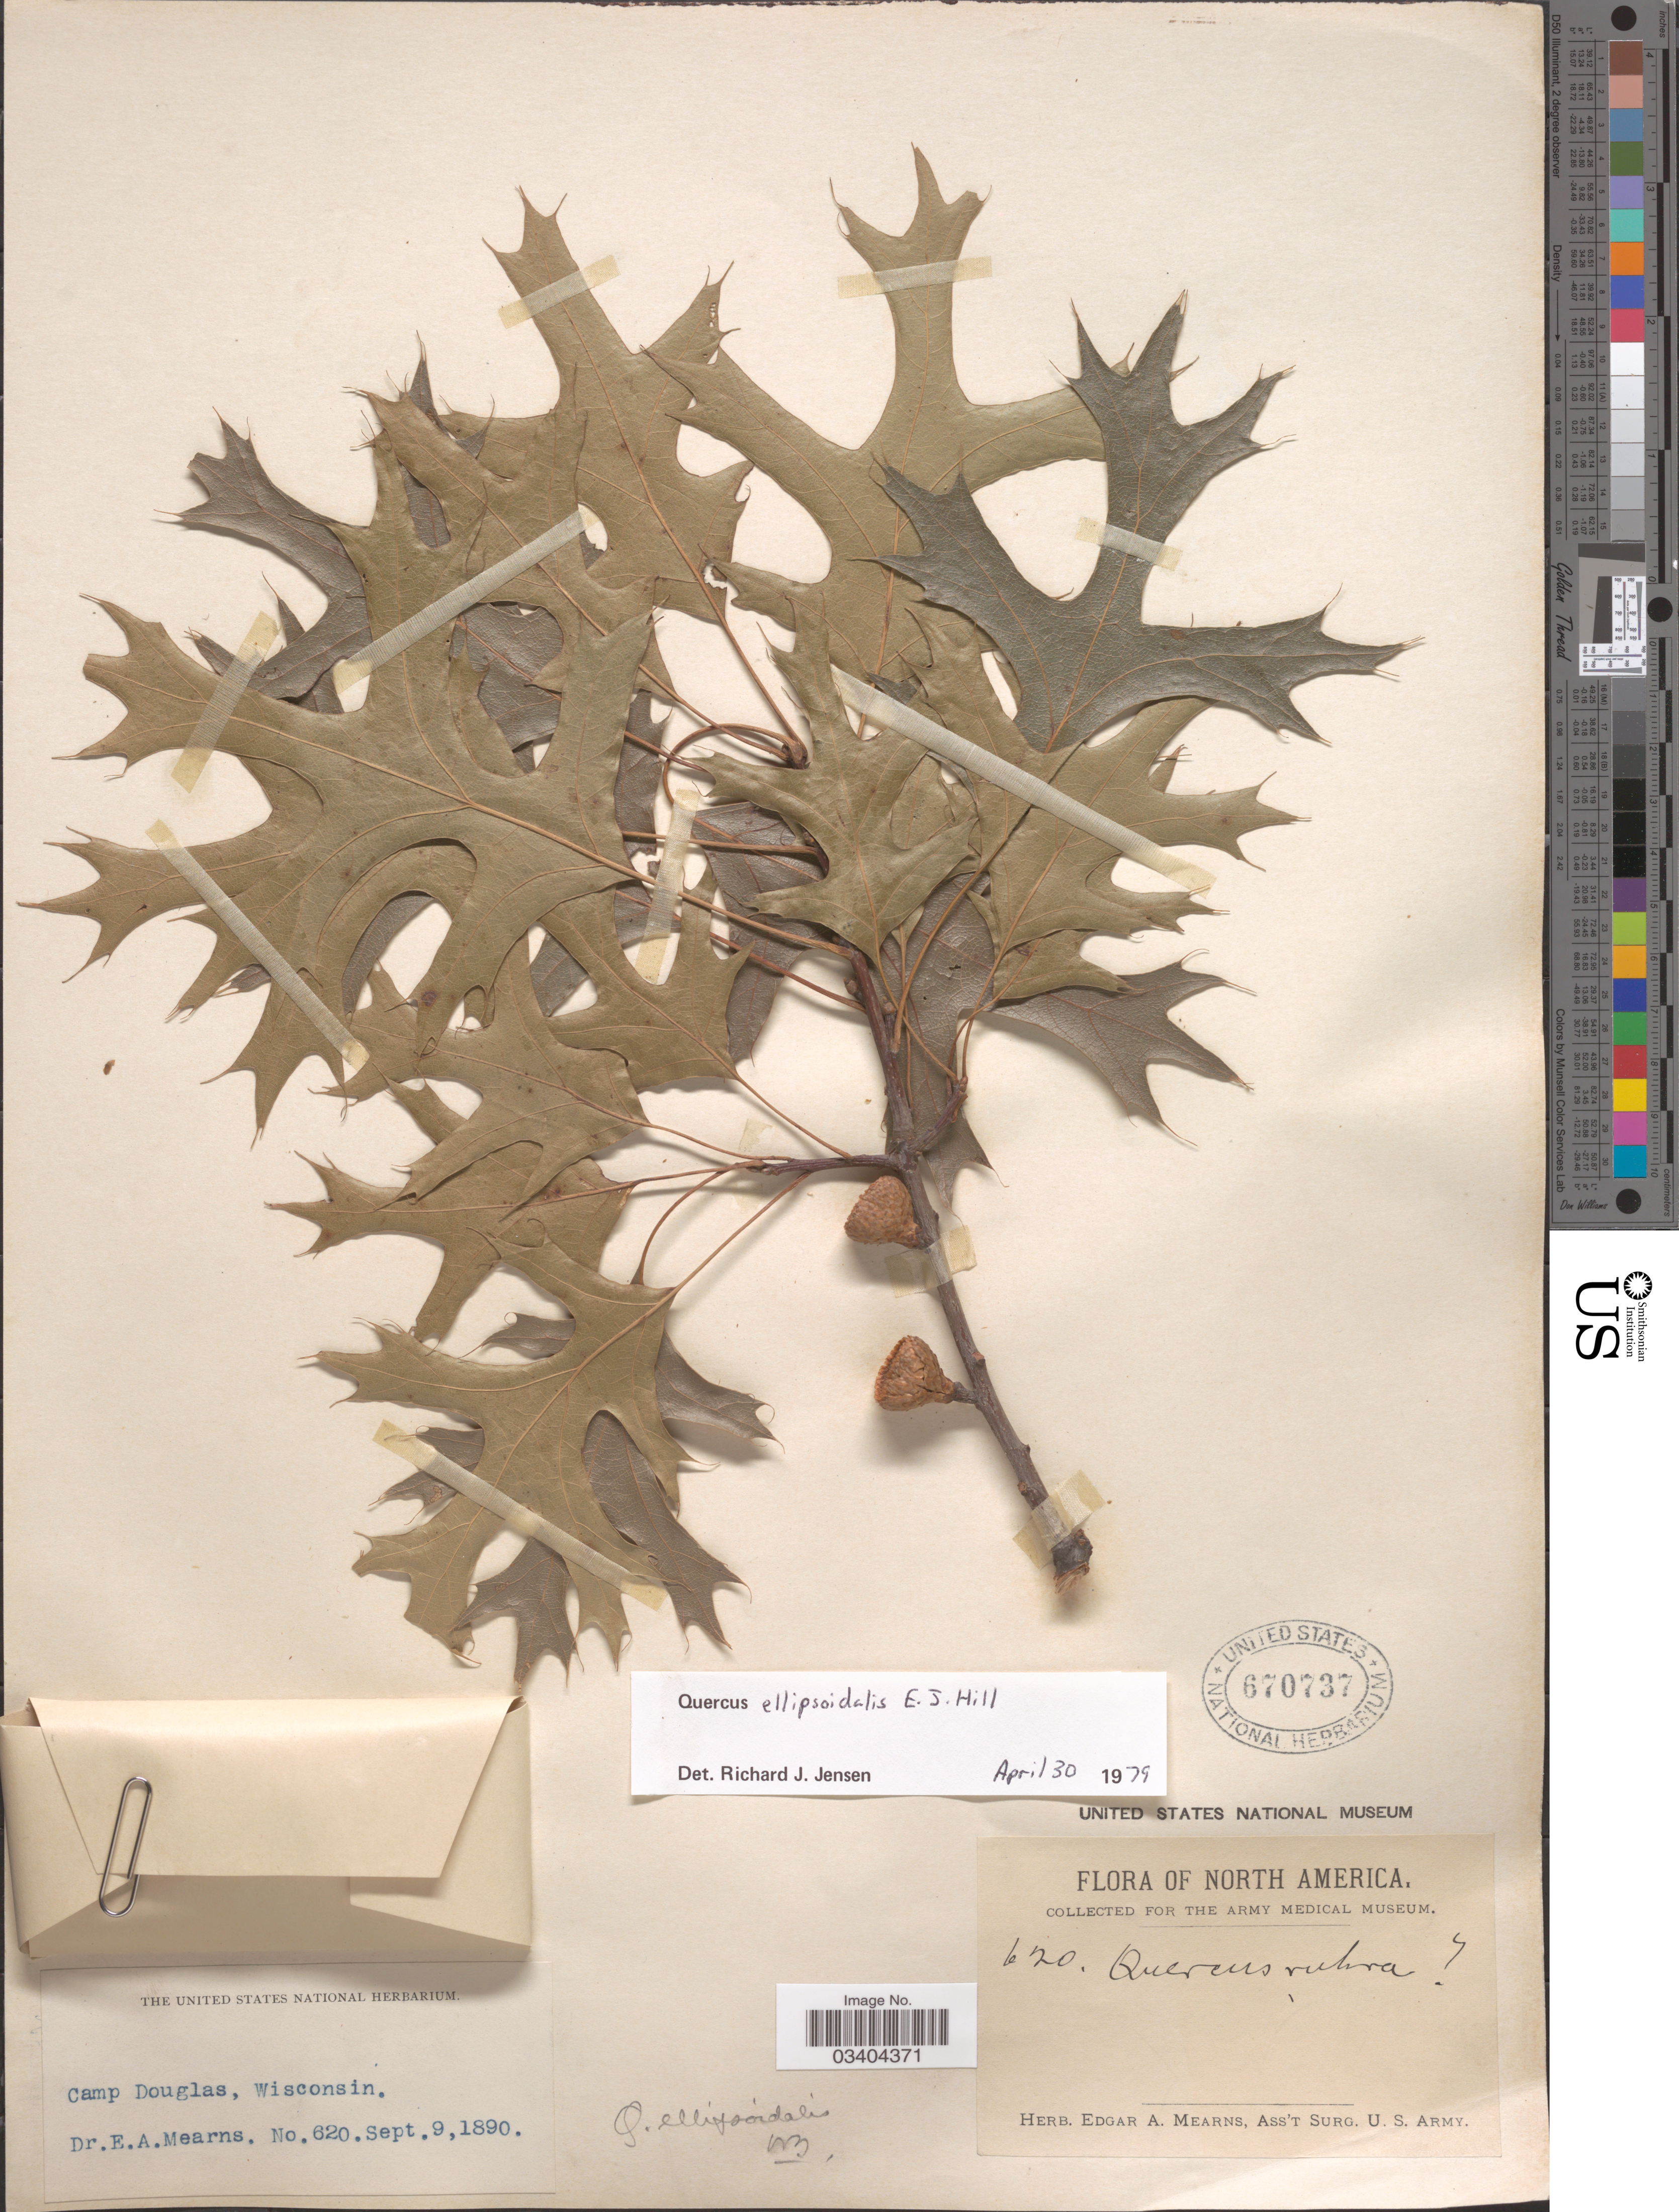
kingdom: Plantae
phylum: Tracheophyta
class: Magnoliopsida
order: Fagales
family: Fagaceae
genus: Quercus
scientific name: Quercus ellipsoidalis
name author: E.J. Hill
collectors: E. A. Mearns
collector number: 620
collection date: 1890-09-09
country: United States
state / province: Wisconsin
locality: Camp Douglas.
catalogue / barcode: US 670737